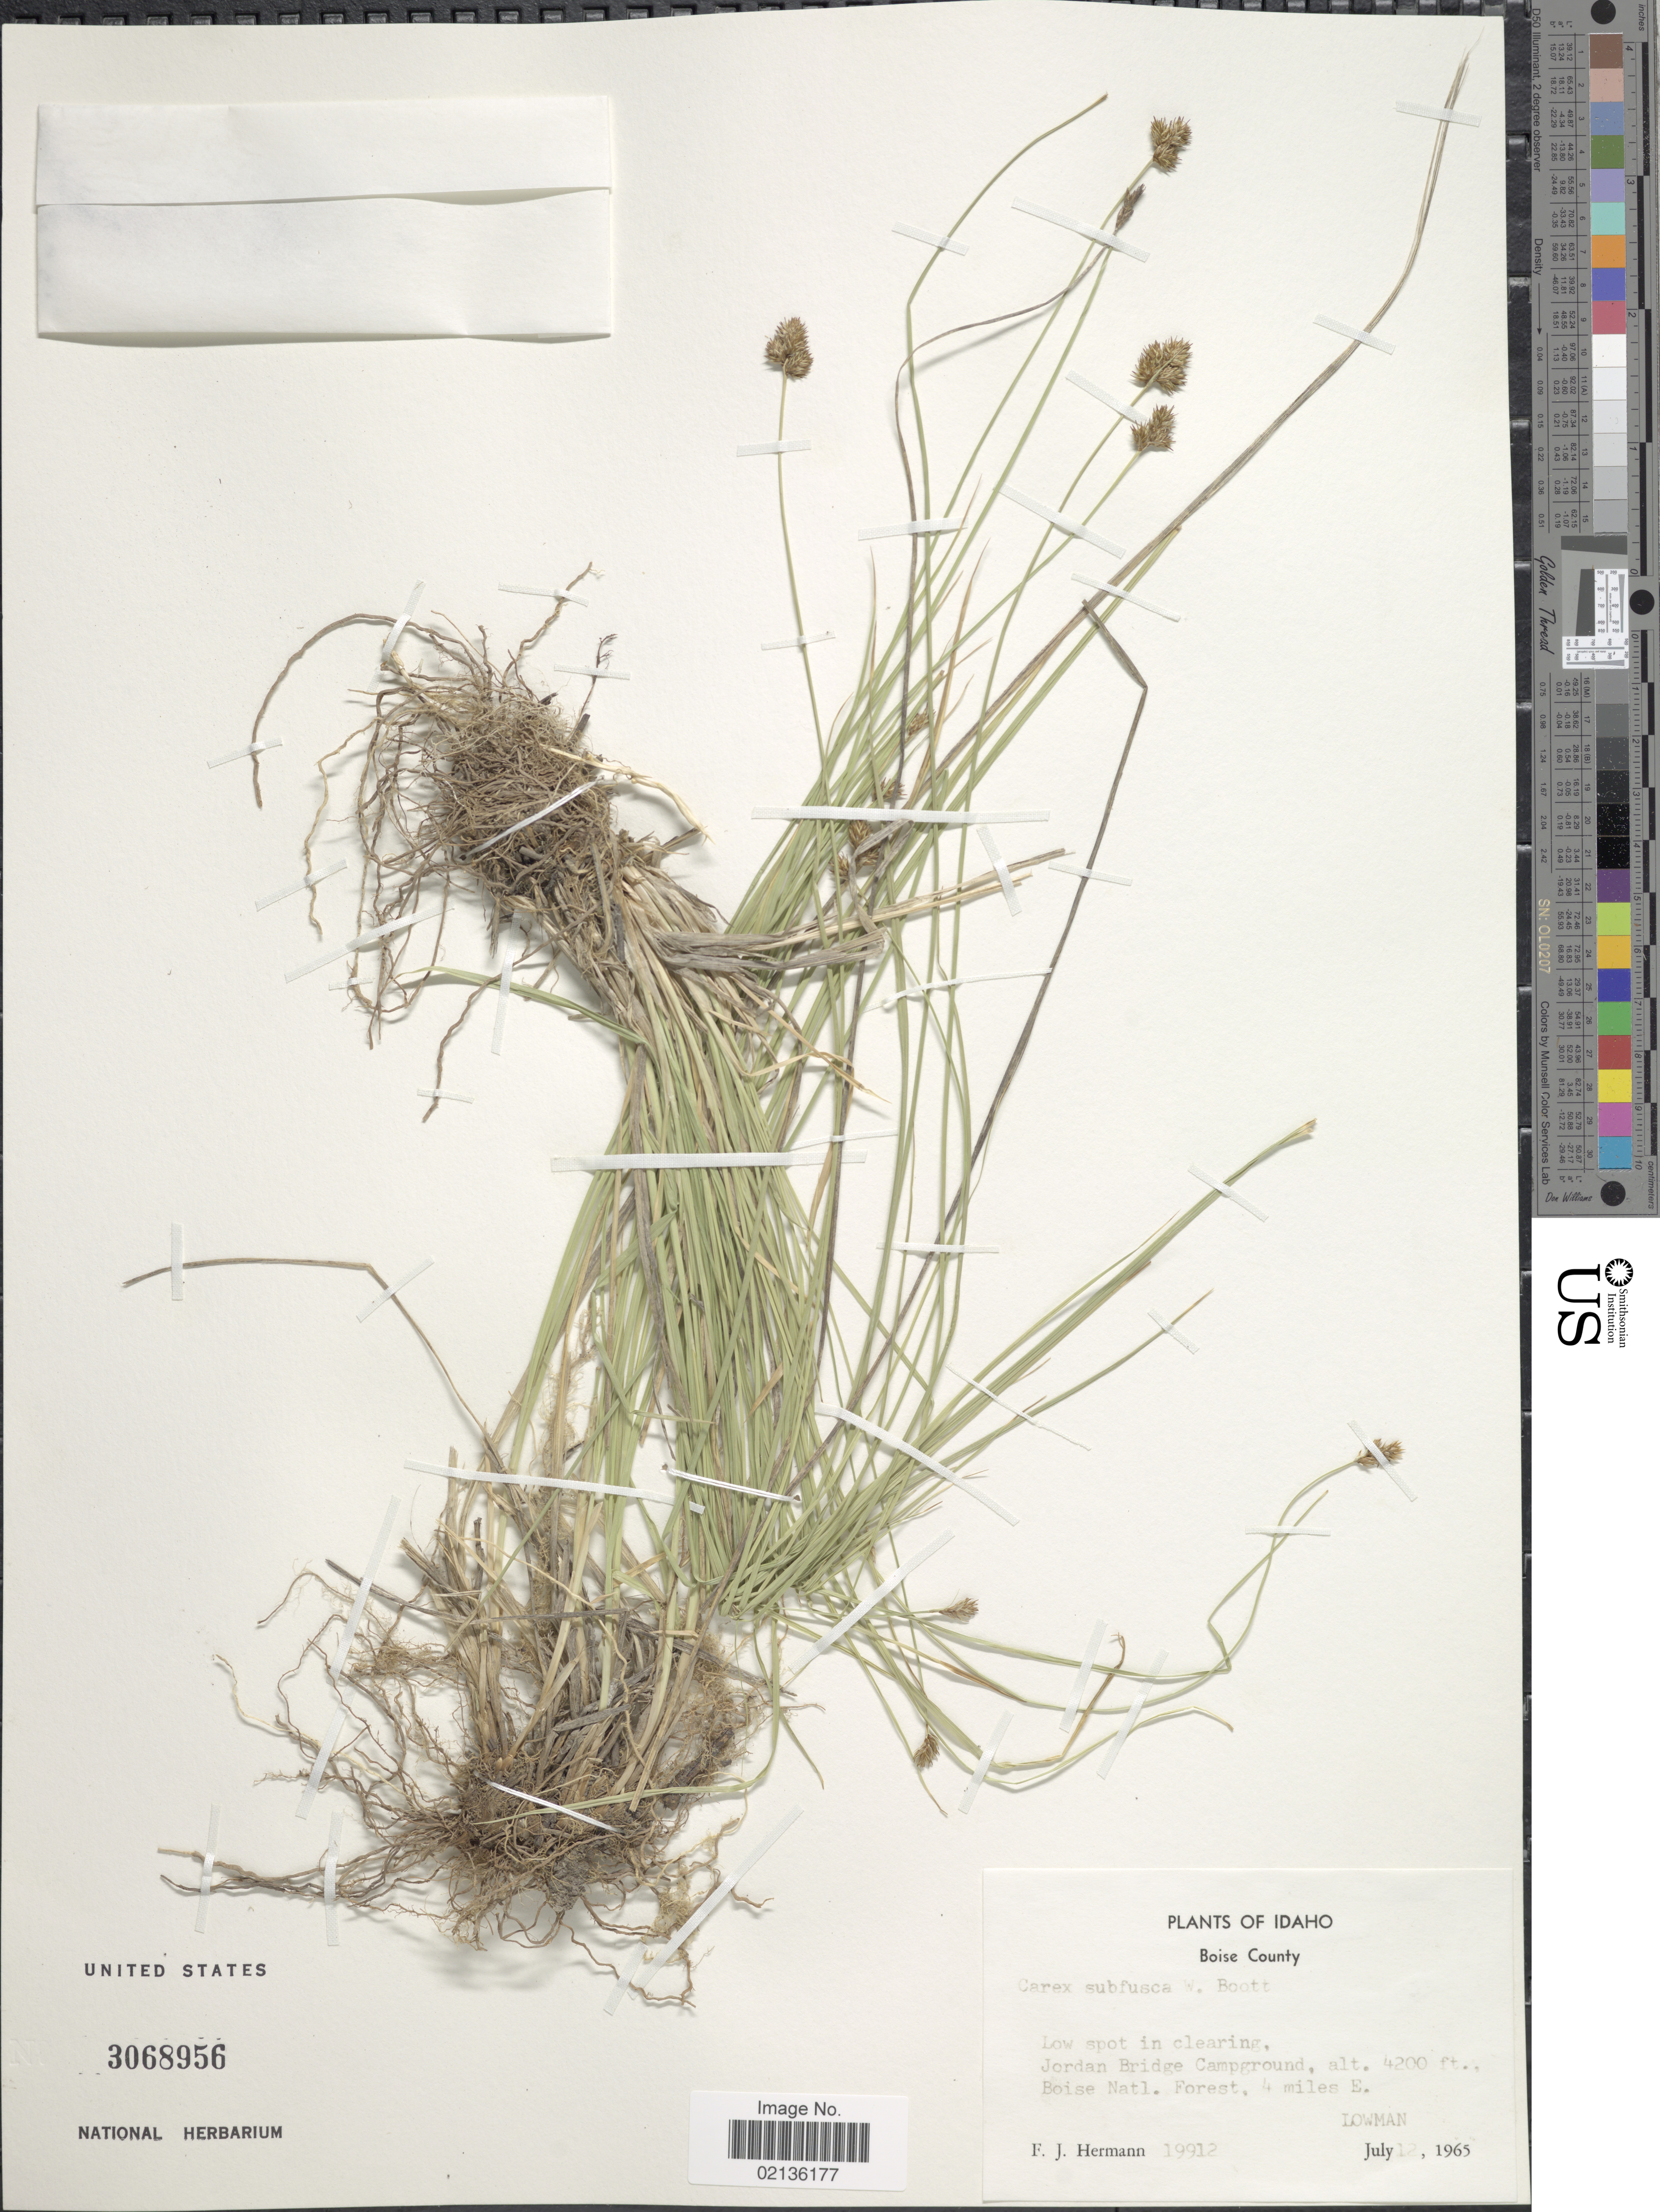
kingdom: Plantae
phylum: Tracheophyta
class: Liliopsida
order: Poales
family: Cyperaceae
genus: Carex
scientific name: Carex subfusca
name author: W. Boott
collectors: F. J. Hermann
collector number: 19912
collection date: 1965-07-12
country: United States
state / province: Idaho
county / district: Boise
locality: Jordan Bridge Campground, Boise Natl. Forest, 4 miles E. Lowman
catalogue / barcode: US 3068956